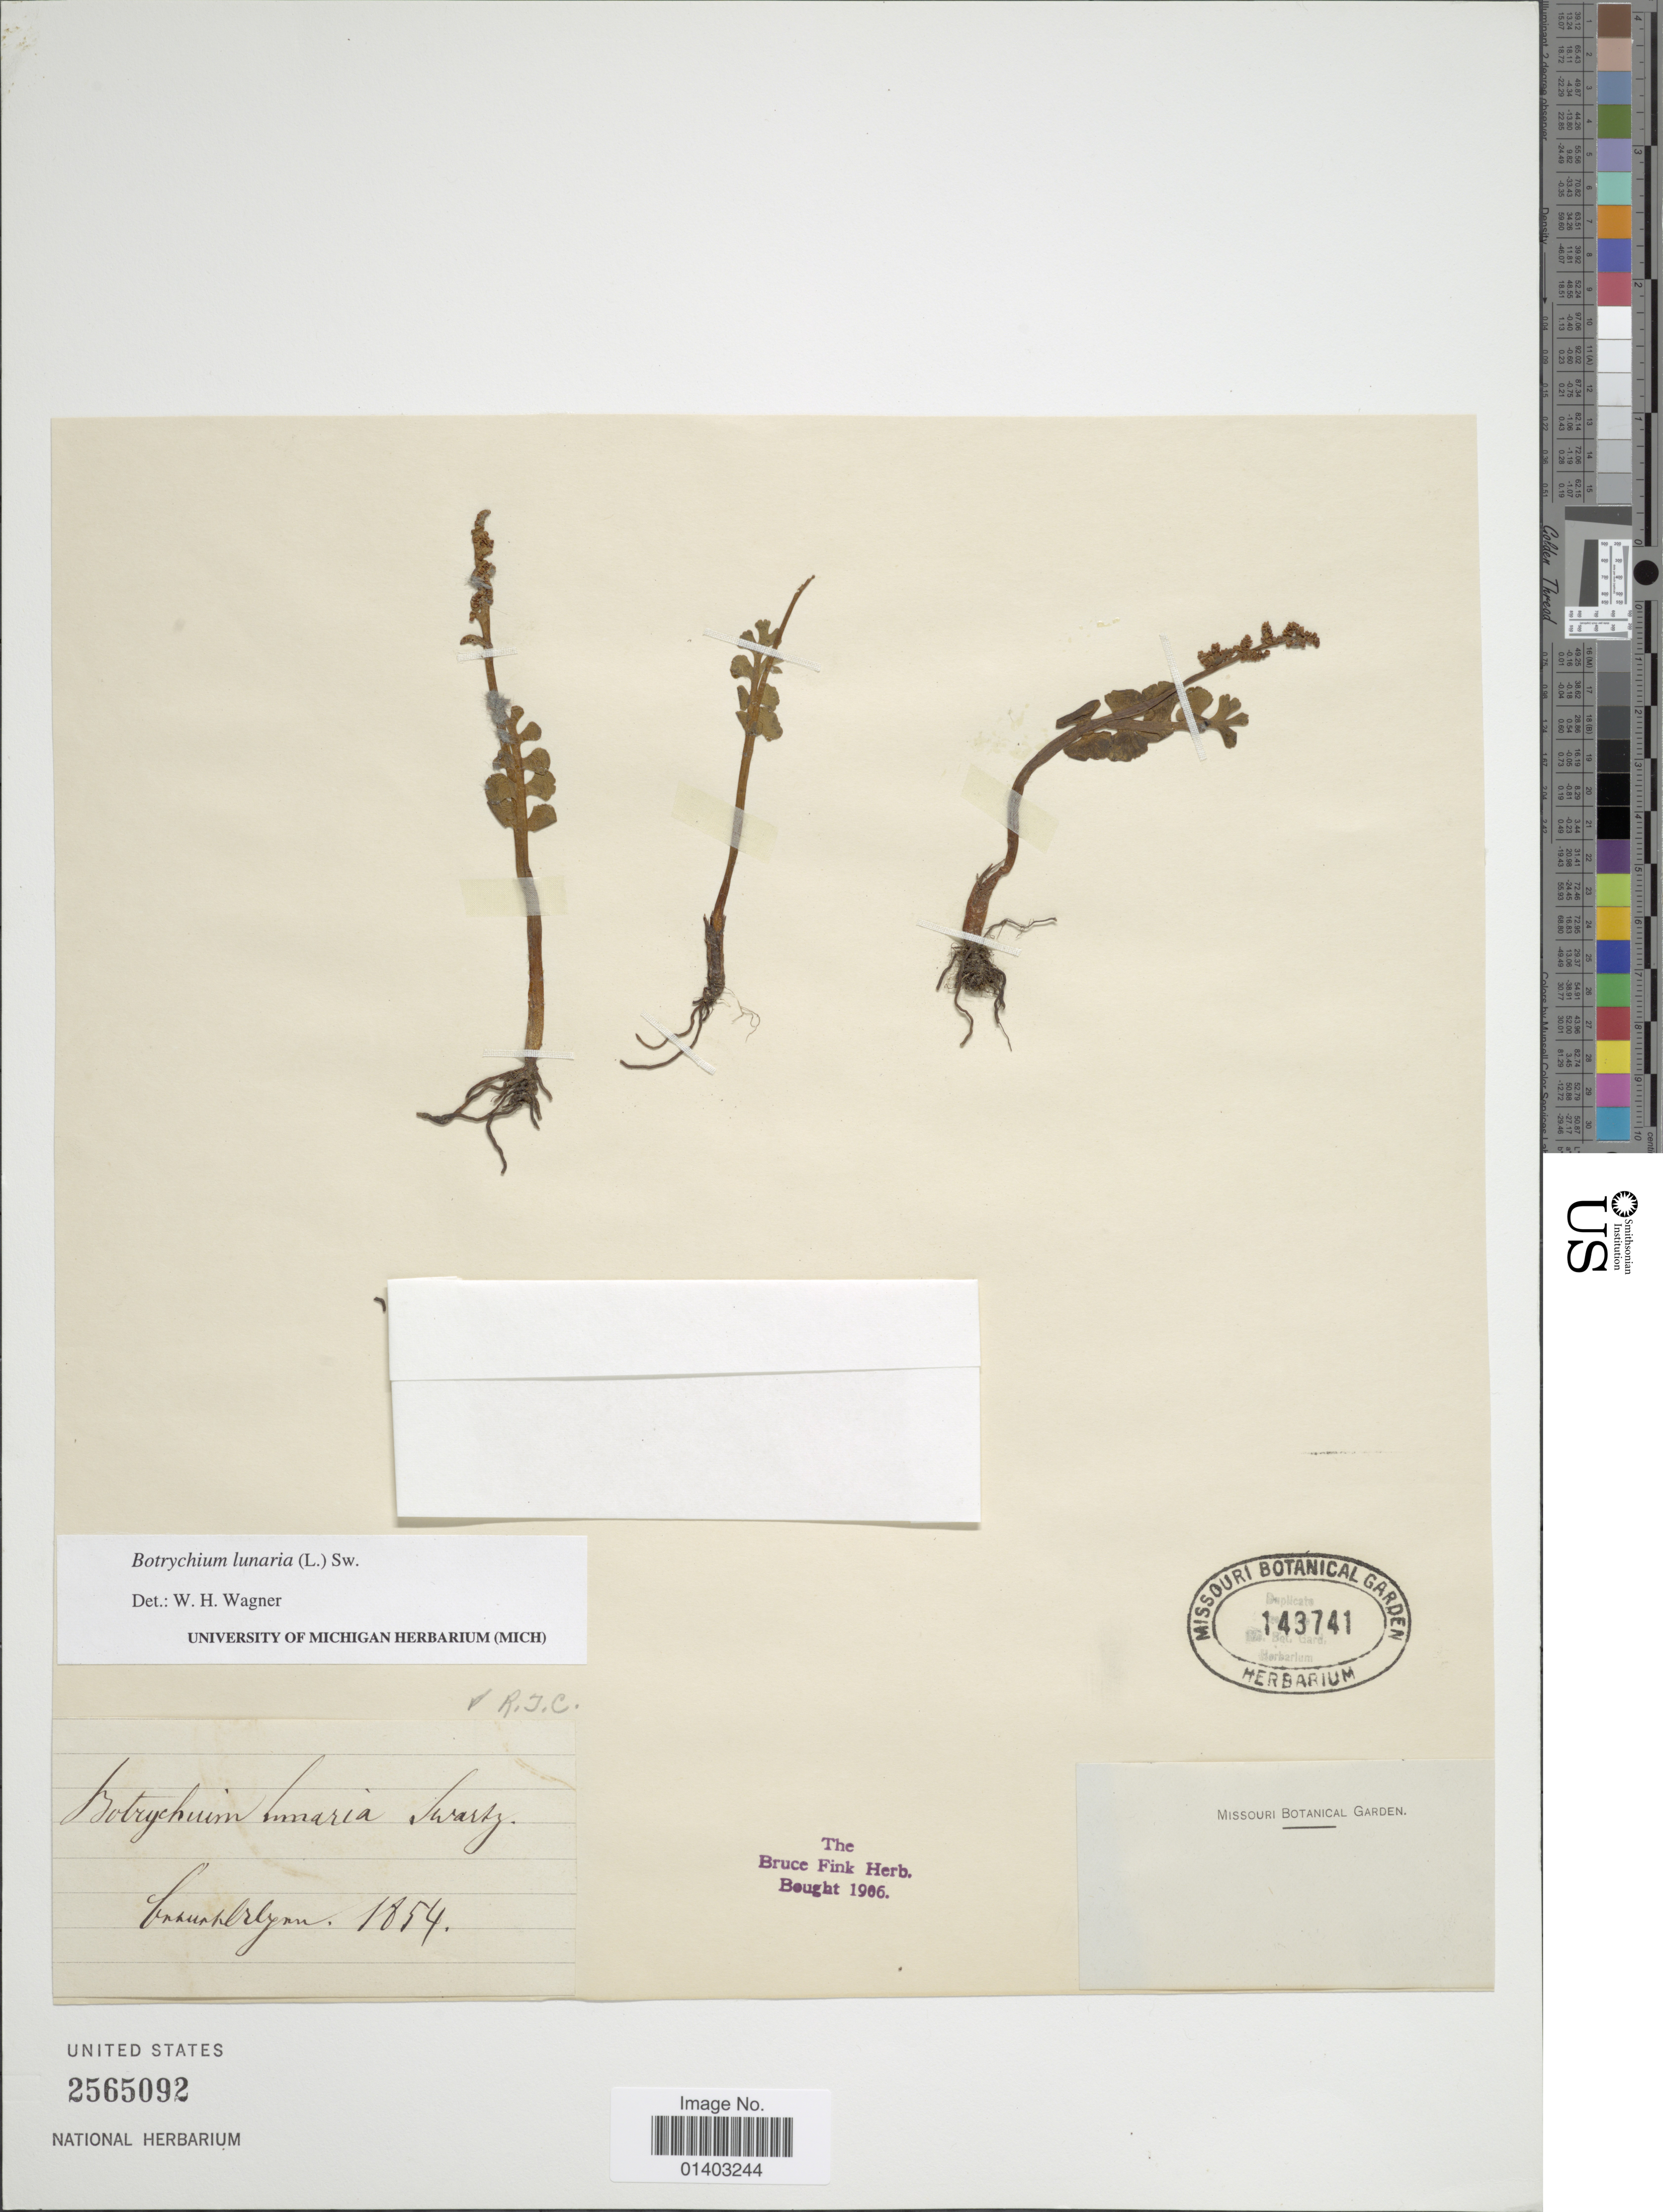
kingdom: Plantae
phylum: Tracheophyta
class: Polypodiopsida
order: Ophioglossales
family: Ophioglossaceae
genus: Botrychium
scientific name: Botrychium lunaria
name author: (L.) Sw.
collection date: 1854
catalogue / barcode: US 2565092